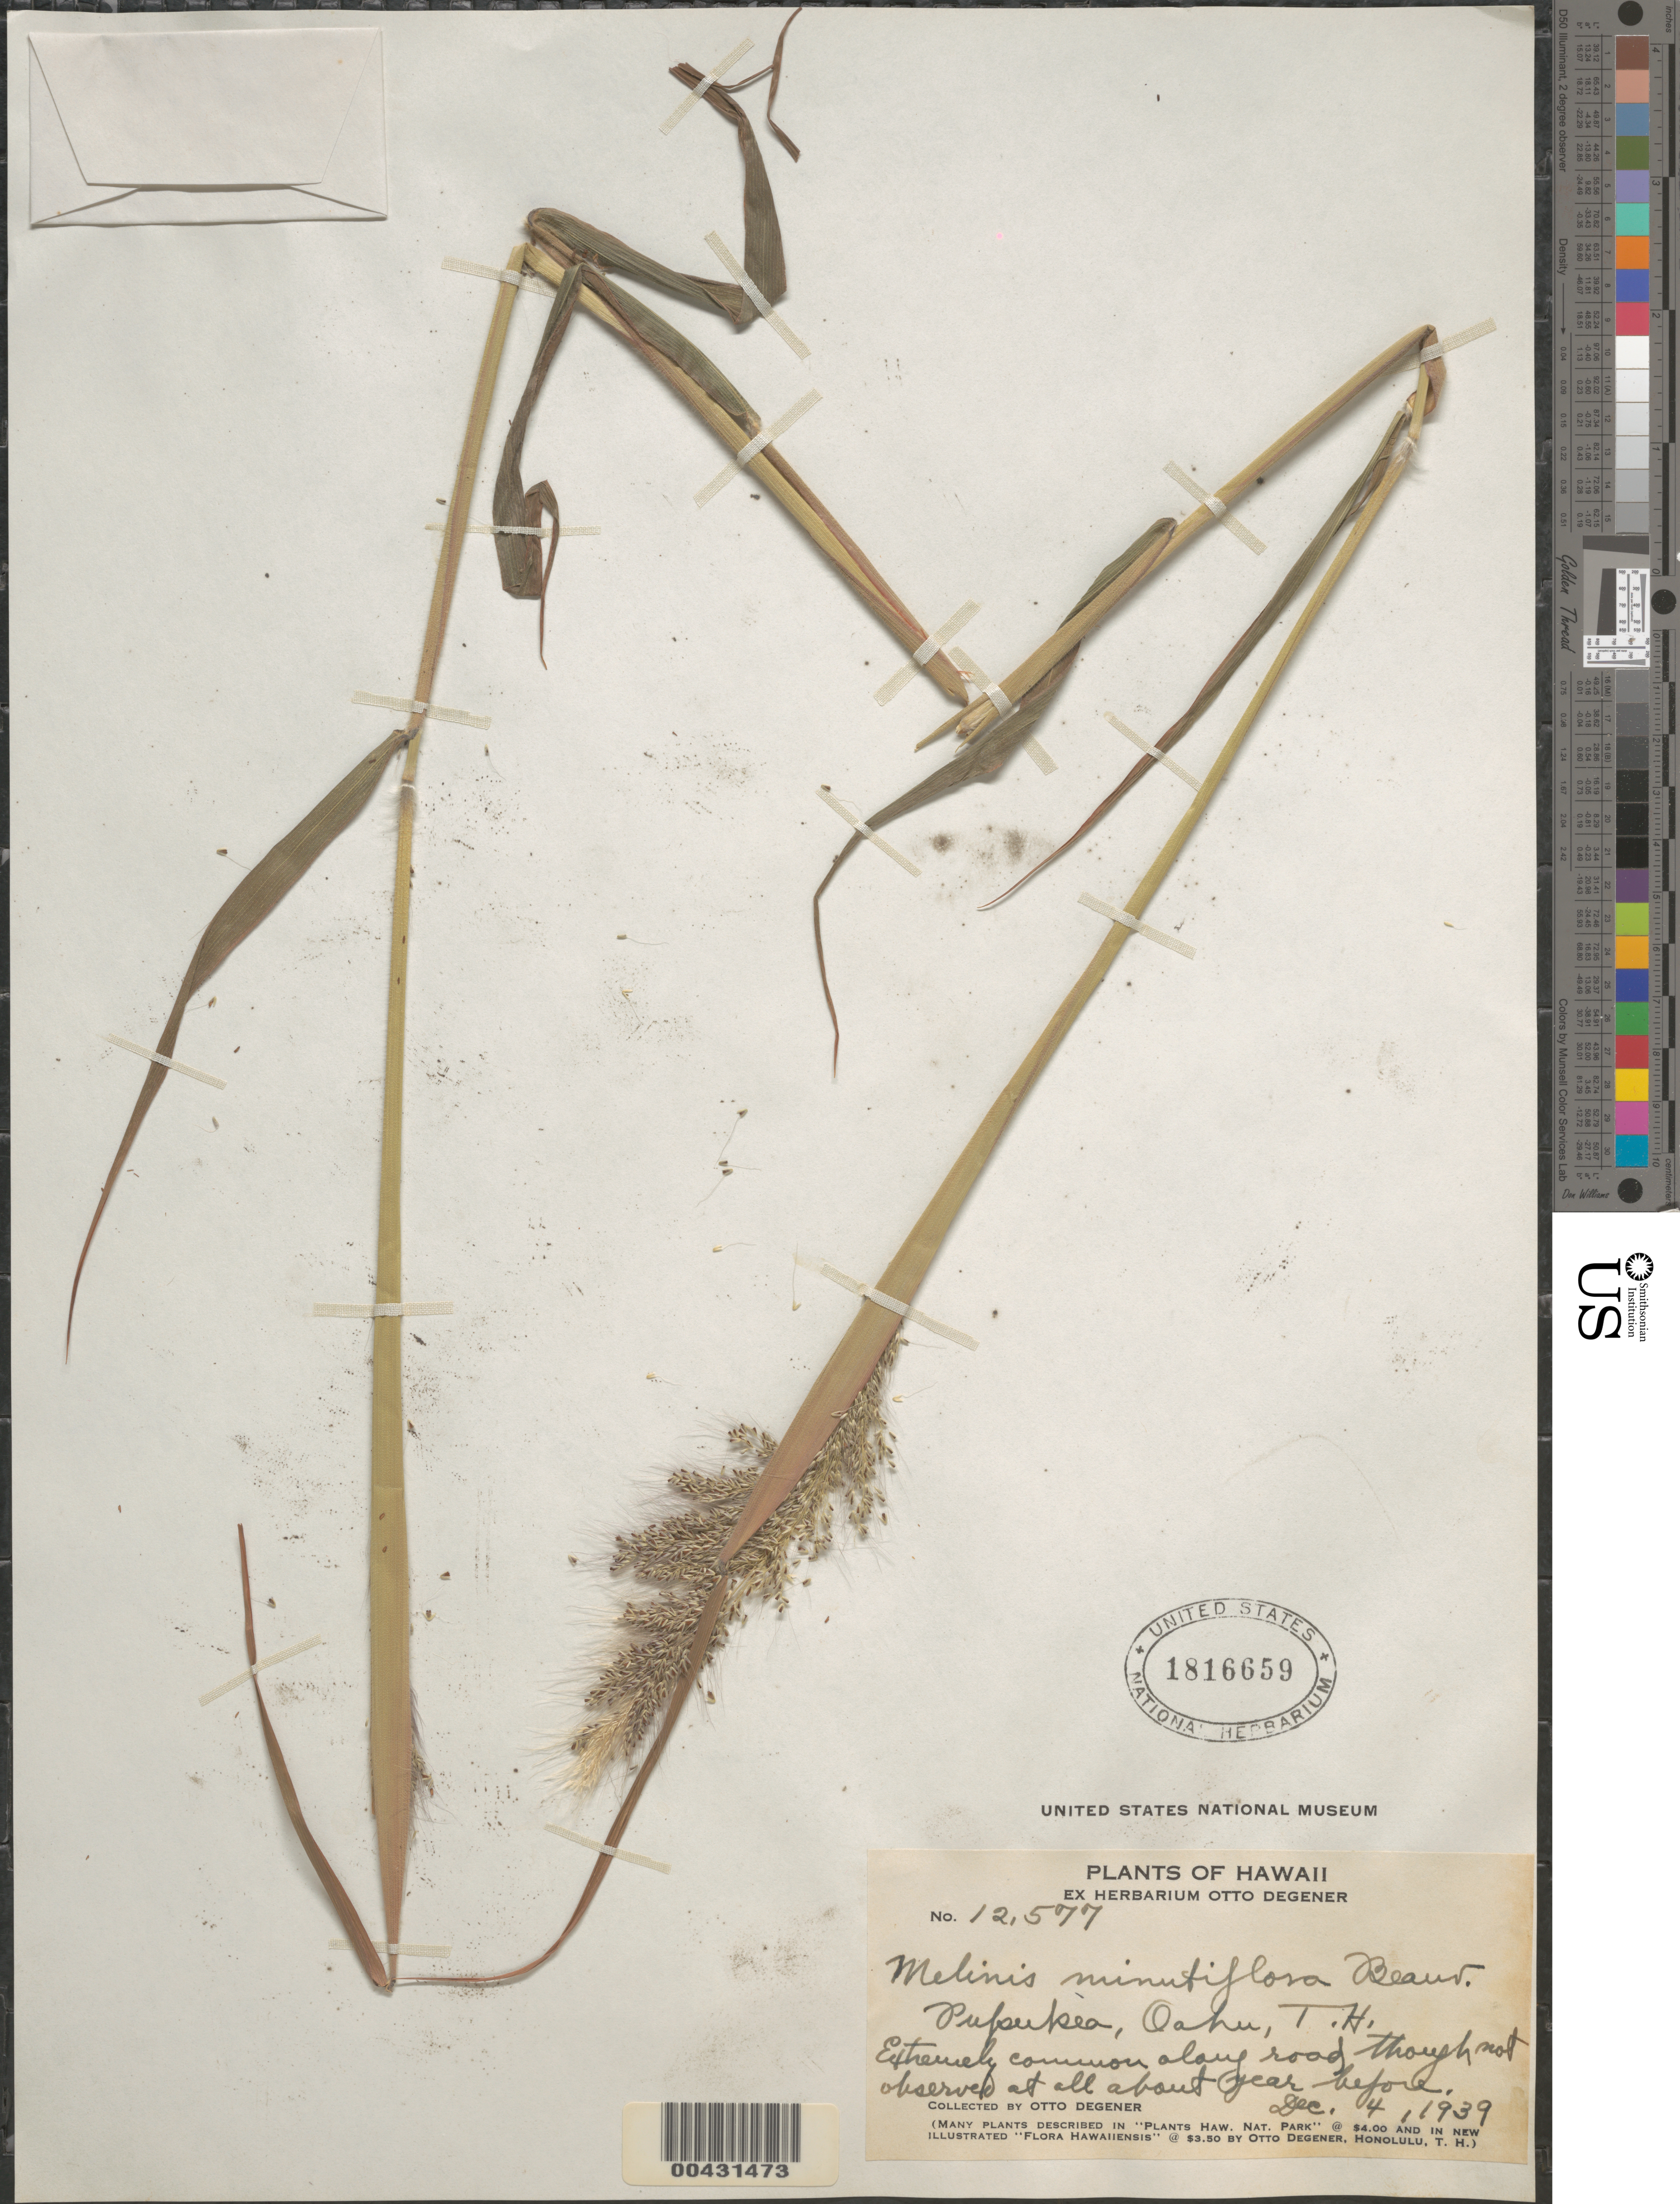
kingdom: Plantae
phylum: Tracheophyta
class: Liliopsida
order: Poales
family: Poaceae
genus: Melinis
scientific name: Melinis minutiflora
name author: P. Beauv.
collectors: O. Degener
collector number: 12577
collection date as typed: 4 Dec 1939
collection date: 1939-12-04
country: United States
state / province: Hawaii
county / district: Honolulu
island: Oahu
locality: Pupukea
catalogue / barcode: US 1816659